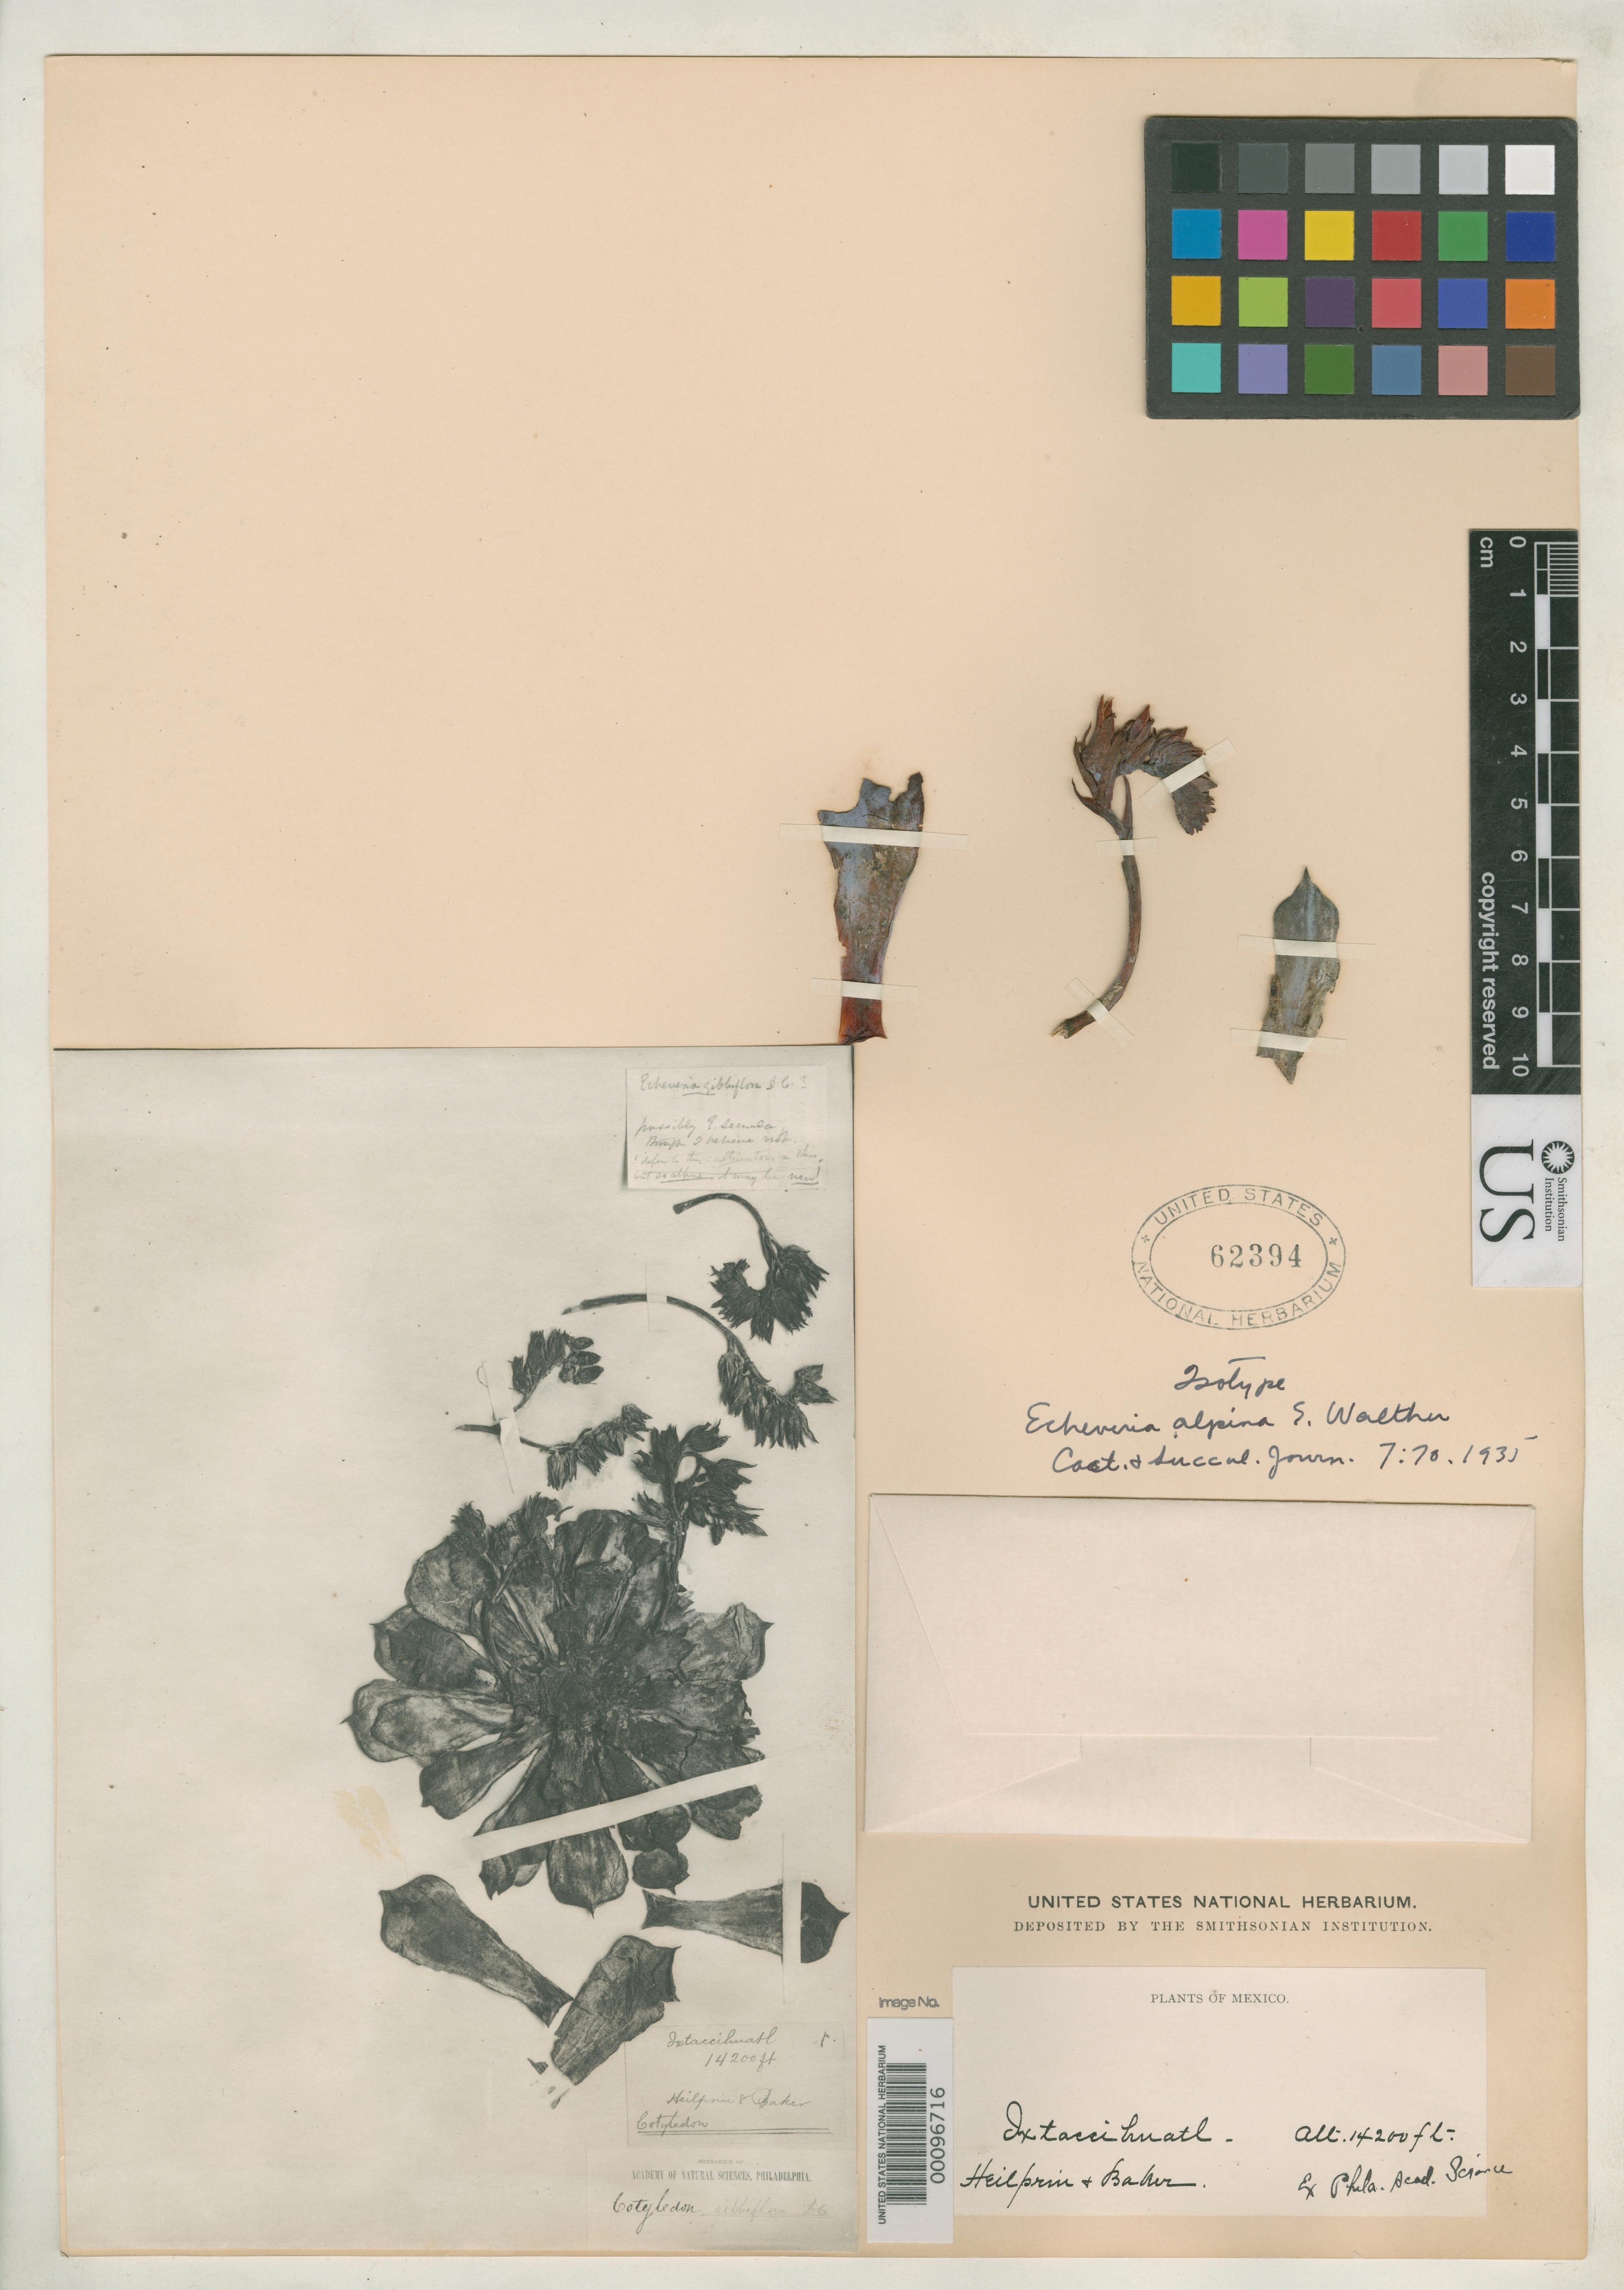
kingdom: Plantae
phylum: Tracheophyta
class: Magnoliopsida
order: Saxifragales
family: Crassulaceae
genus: Echeveria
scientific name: Echeveria alpina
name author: E. Walther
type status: Isotype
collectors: -. Heilprin & -- Baker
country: Mexico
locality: Ixtaccihuatl; alt. 14200 Ft.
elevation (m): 4328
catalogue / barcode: US 62394